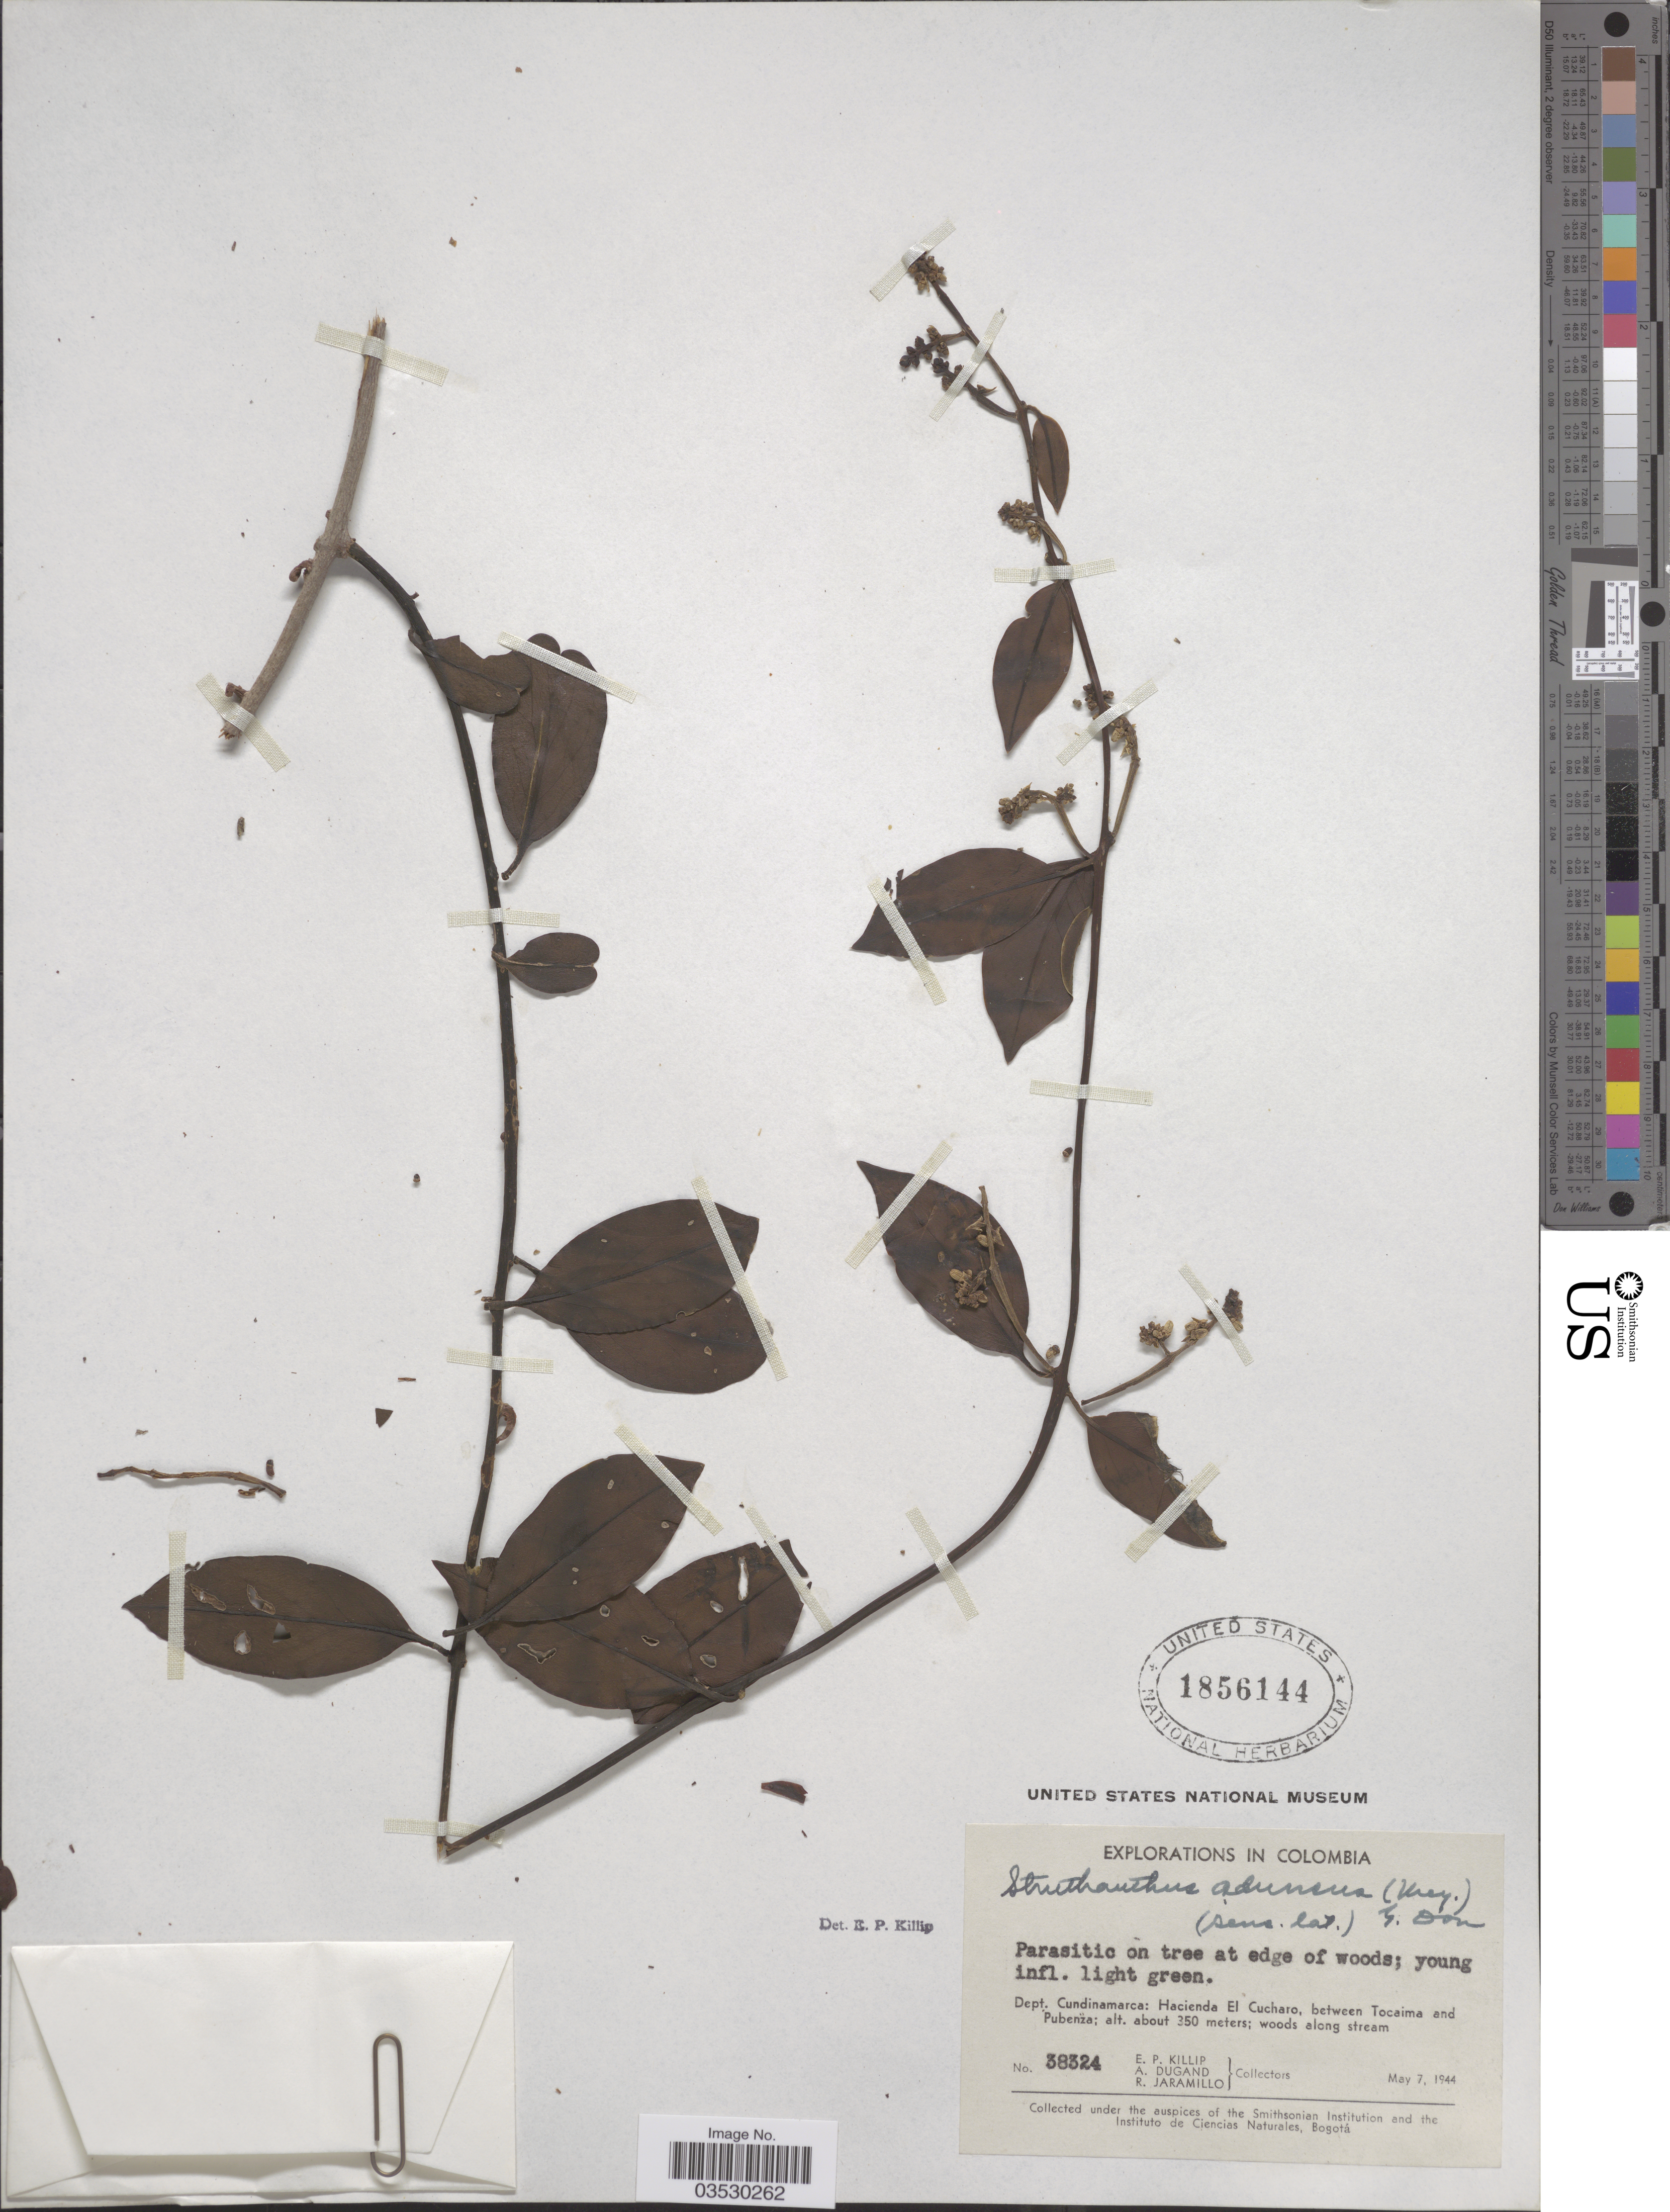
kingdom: Plantae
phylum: Tracheophyta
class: Magnoliopsida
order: Santalales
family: Loranthaceae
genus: Struthanthus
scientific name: Struthanthus aduncus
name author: (G. Mey.) G. Don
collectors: E. P. Killip, A. Dugand & R. Jaramillo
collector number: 38324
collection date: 1944-05-07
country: Colombia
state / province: Cundinamarca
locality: Dept. Cundinamarca.: Hacienda El Cucharo, between Tocaima and Pubenza.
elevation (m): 350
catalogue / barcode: US 1856144